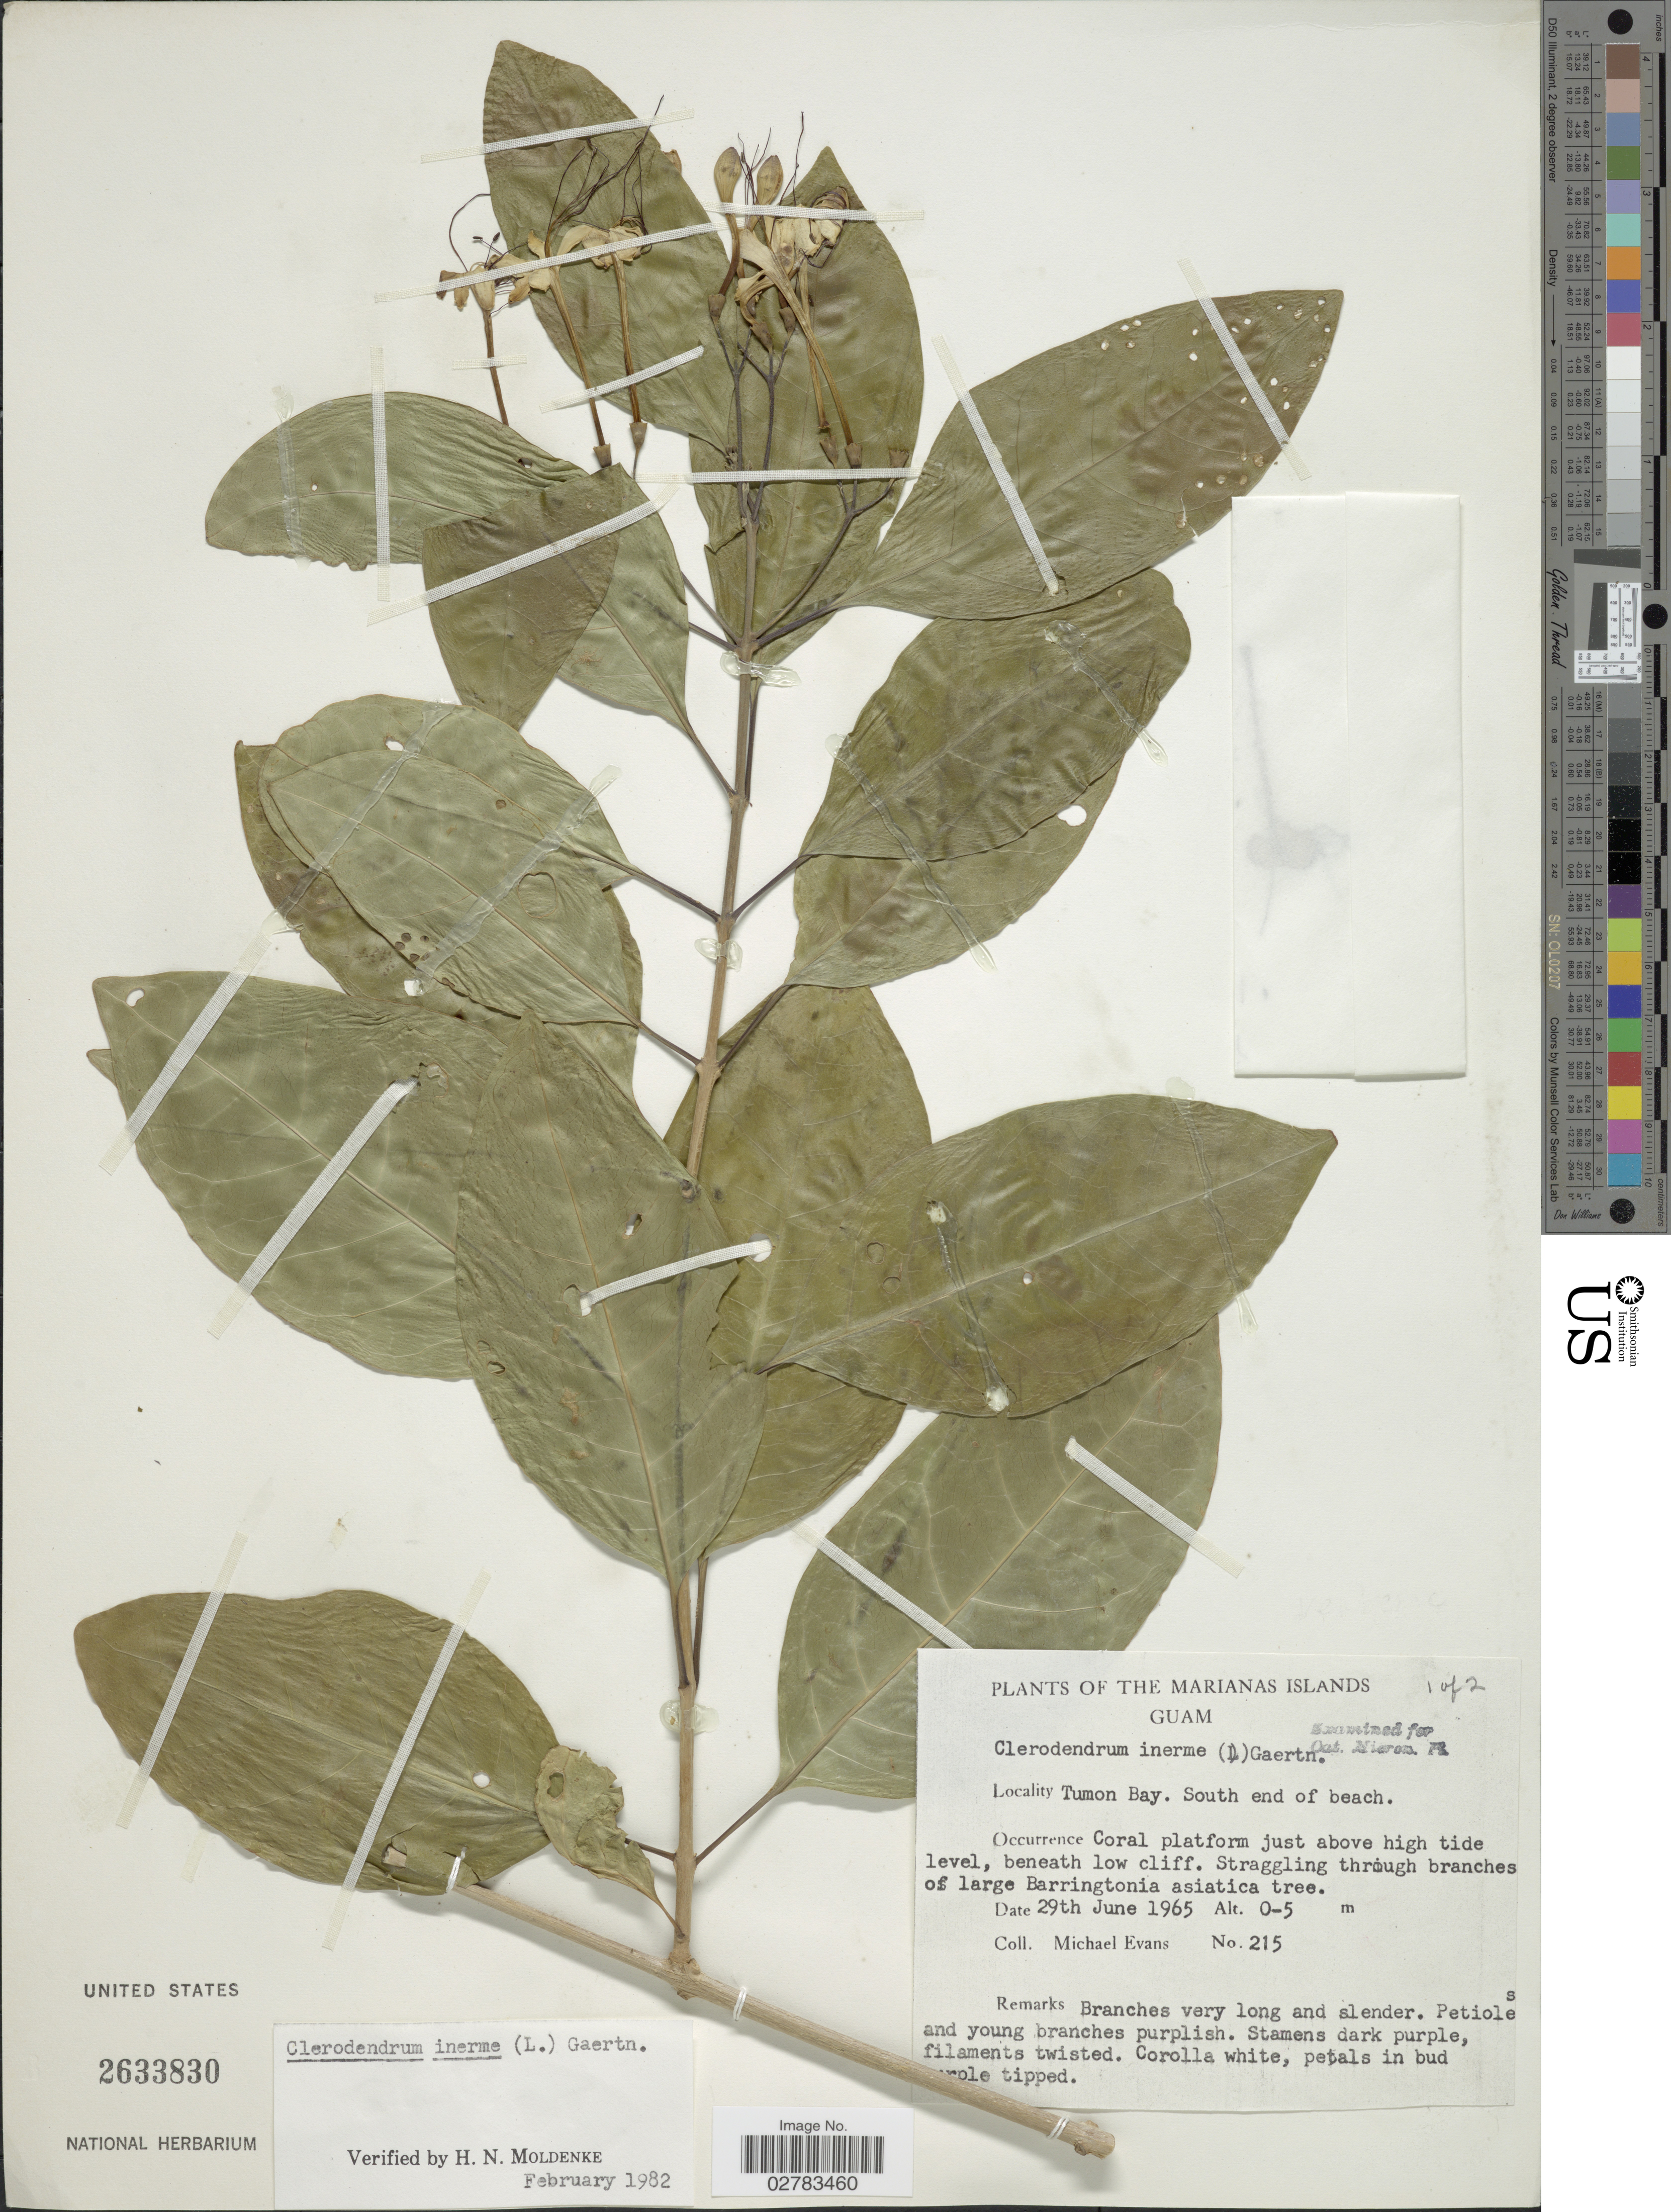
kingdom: Plantae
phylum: Tracheophyta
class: Magnoliopsida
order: Lamiales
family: Lamiaceae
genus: Clerodendrum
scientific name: Clerodendrum inerme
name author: (L.) Gaertn.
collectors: M. Evans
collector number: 215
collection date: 1965-06-29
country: Guam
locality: The Marianas Islands, Guam, Tumon Bay, South end of beach.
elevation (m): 0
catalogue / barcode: US 2633830